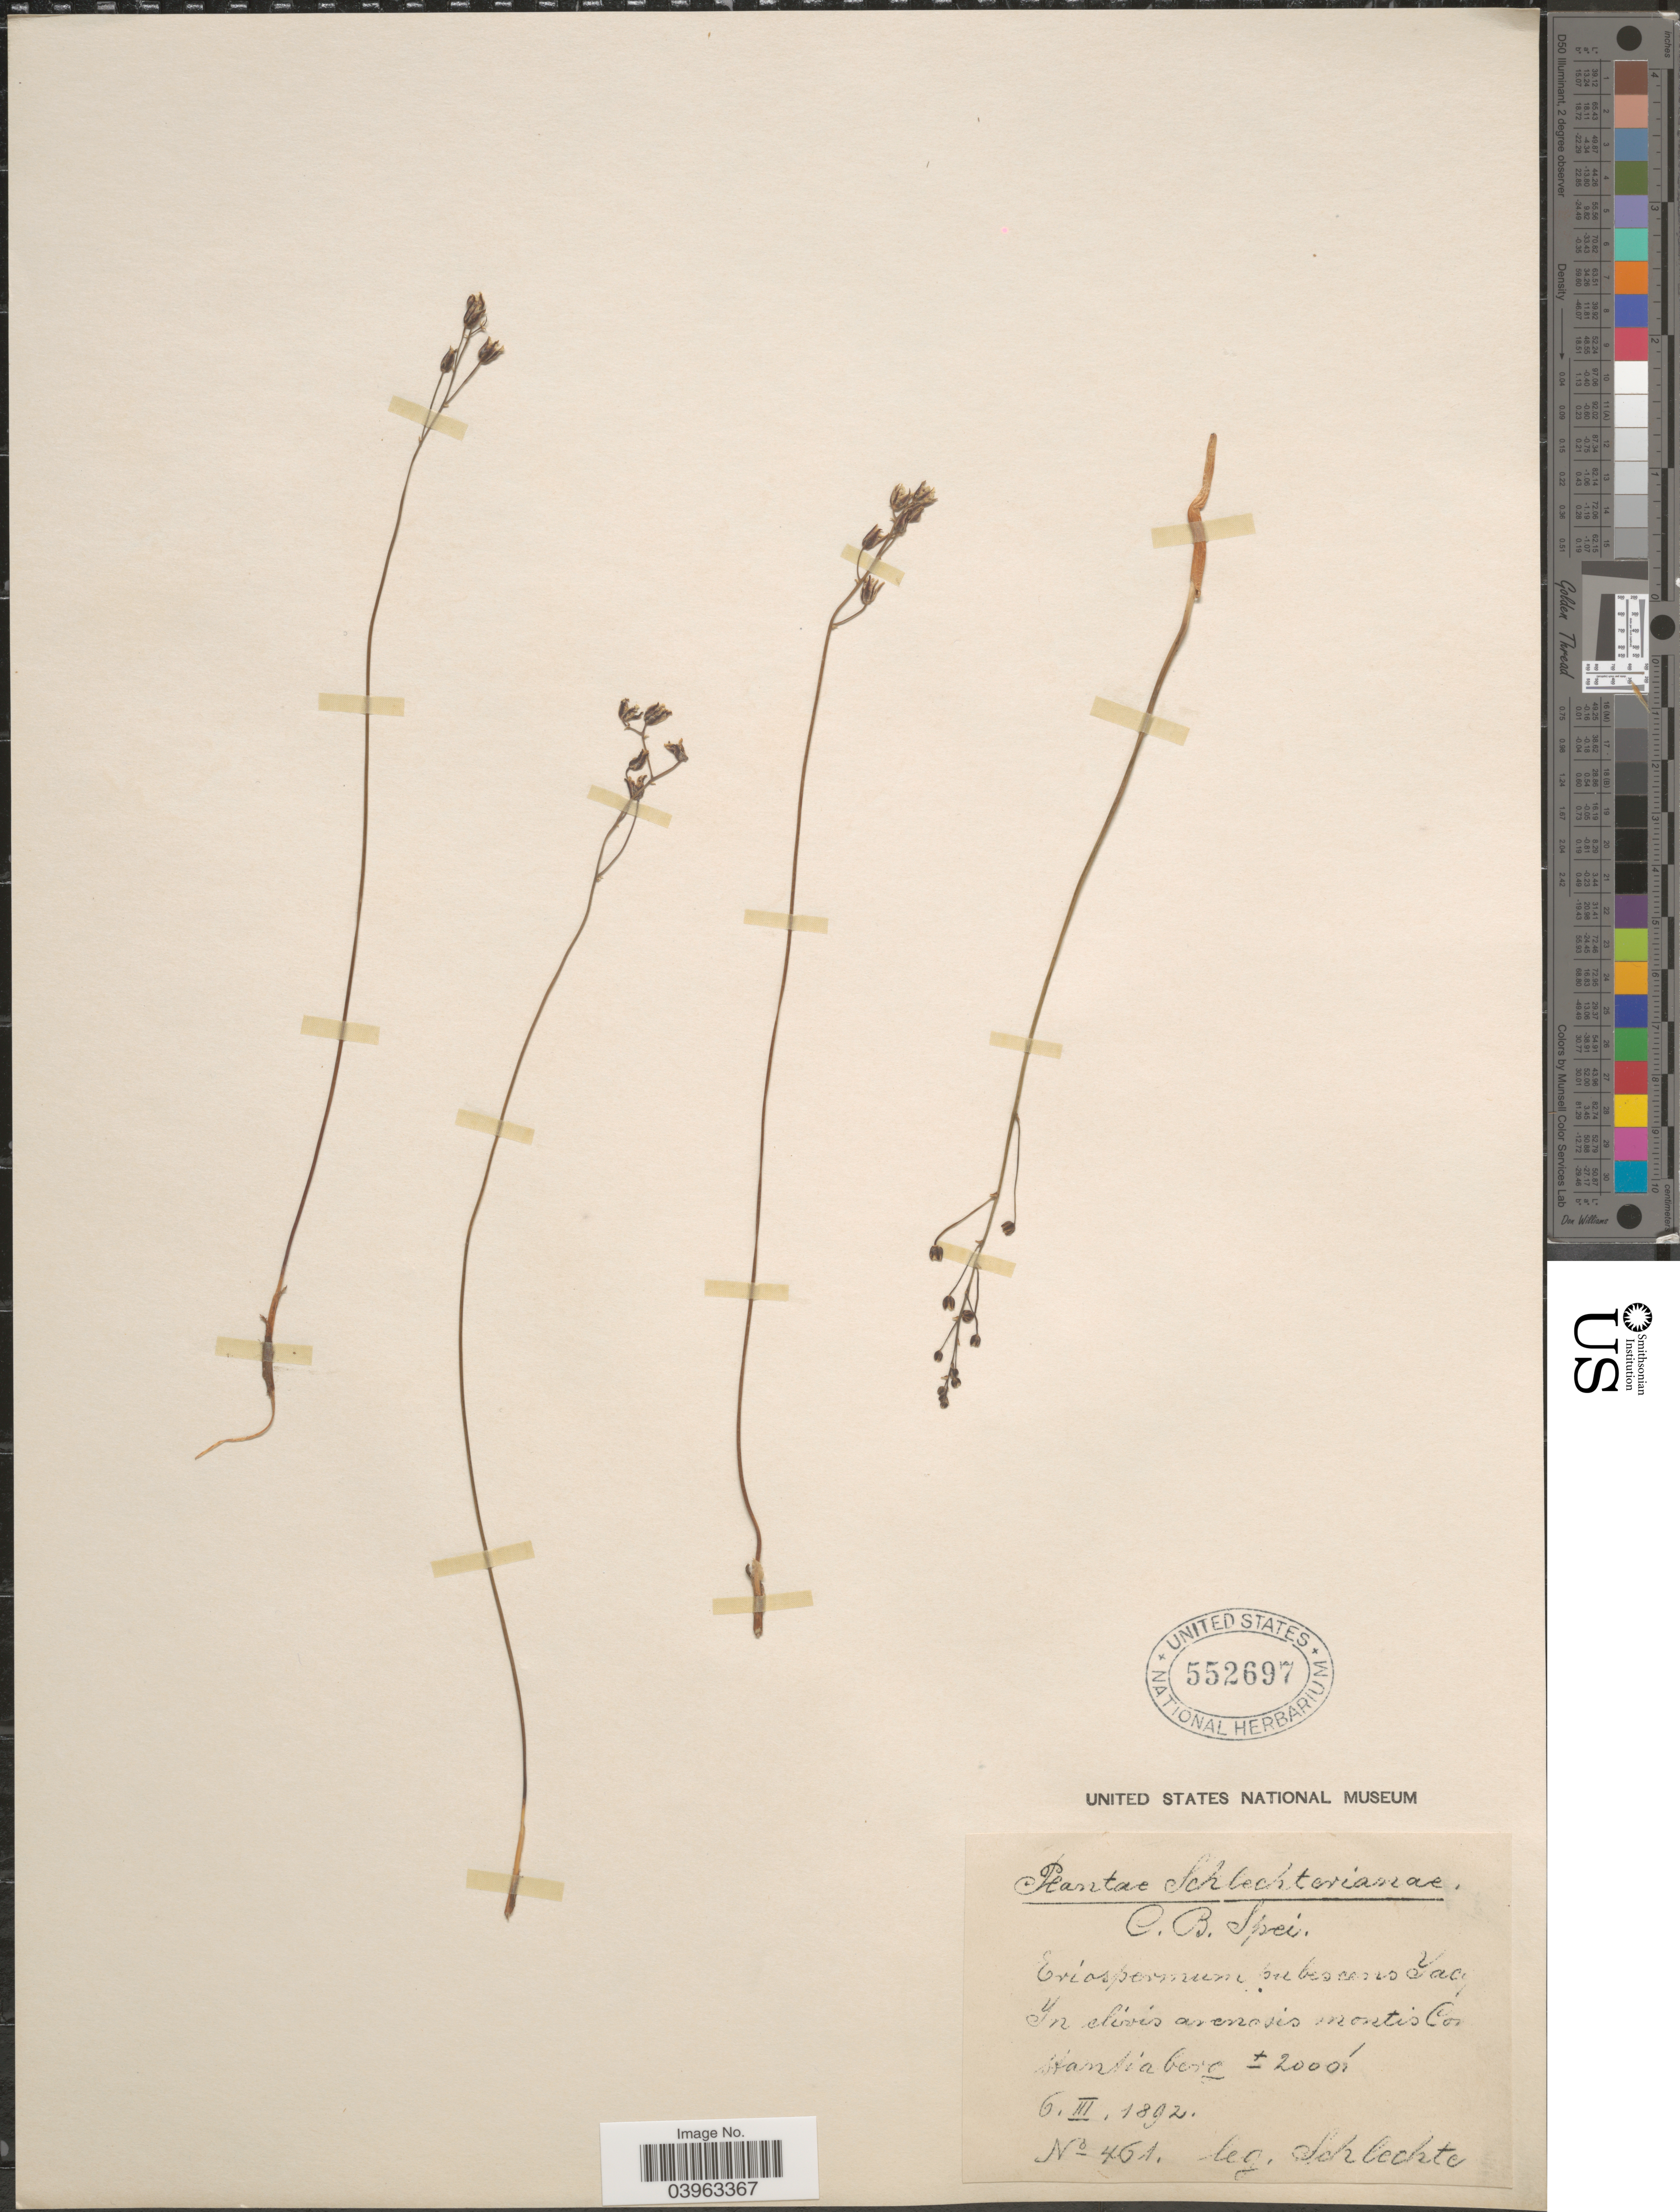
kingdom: Plantae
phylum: Tracheophyta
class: Liliopsida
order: Asparagales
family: Asparagaceae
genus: Eriospermum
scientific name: Eriospermum pubescens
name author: Jacq.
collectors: -. Schlechtend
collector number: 461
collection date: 1892-03-06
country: South Africa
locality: In clivis arenosis montis Constantiaberg.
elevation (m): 610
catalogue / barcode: US 552697